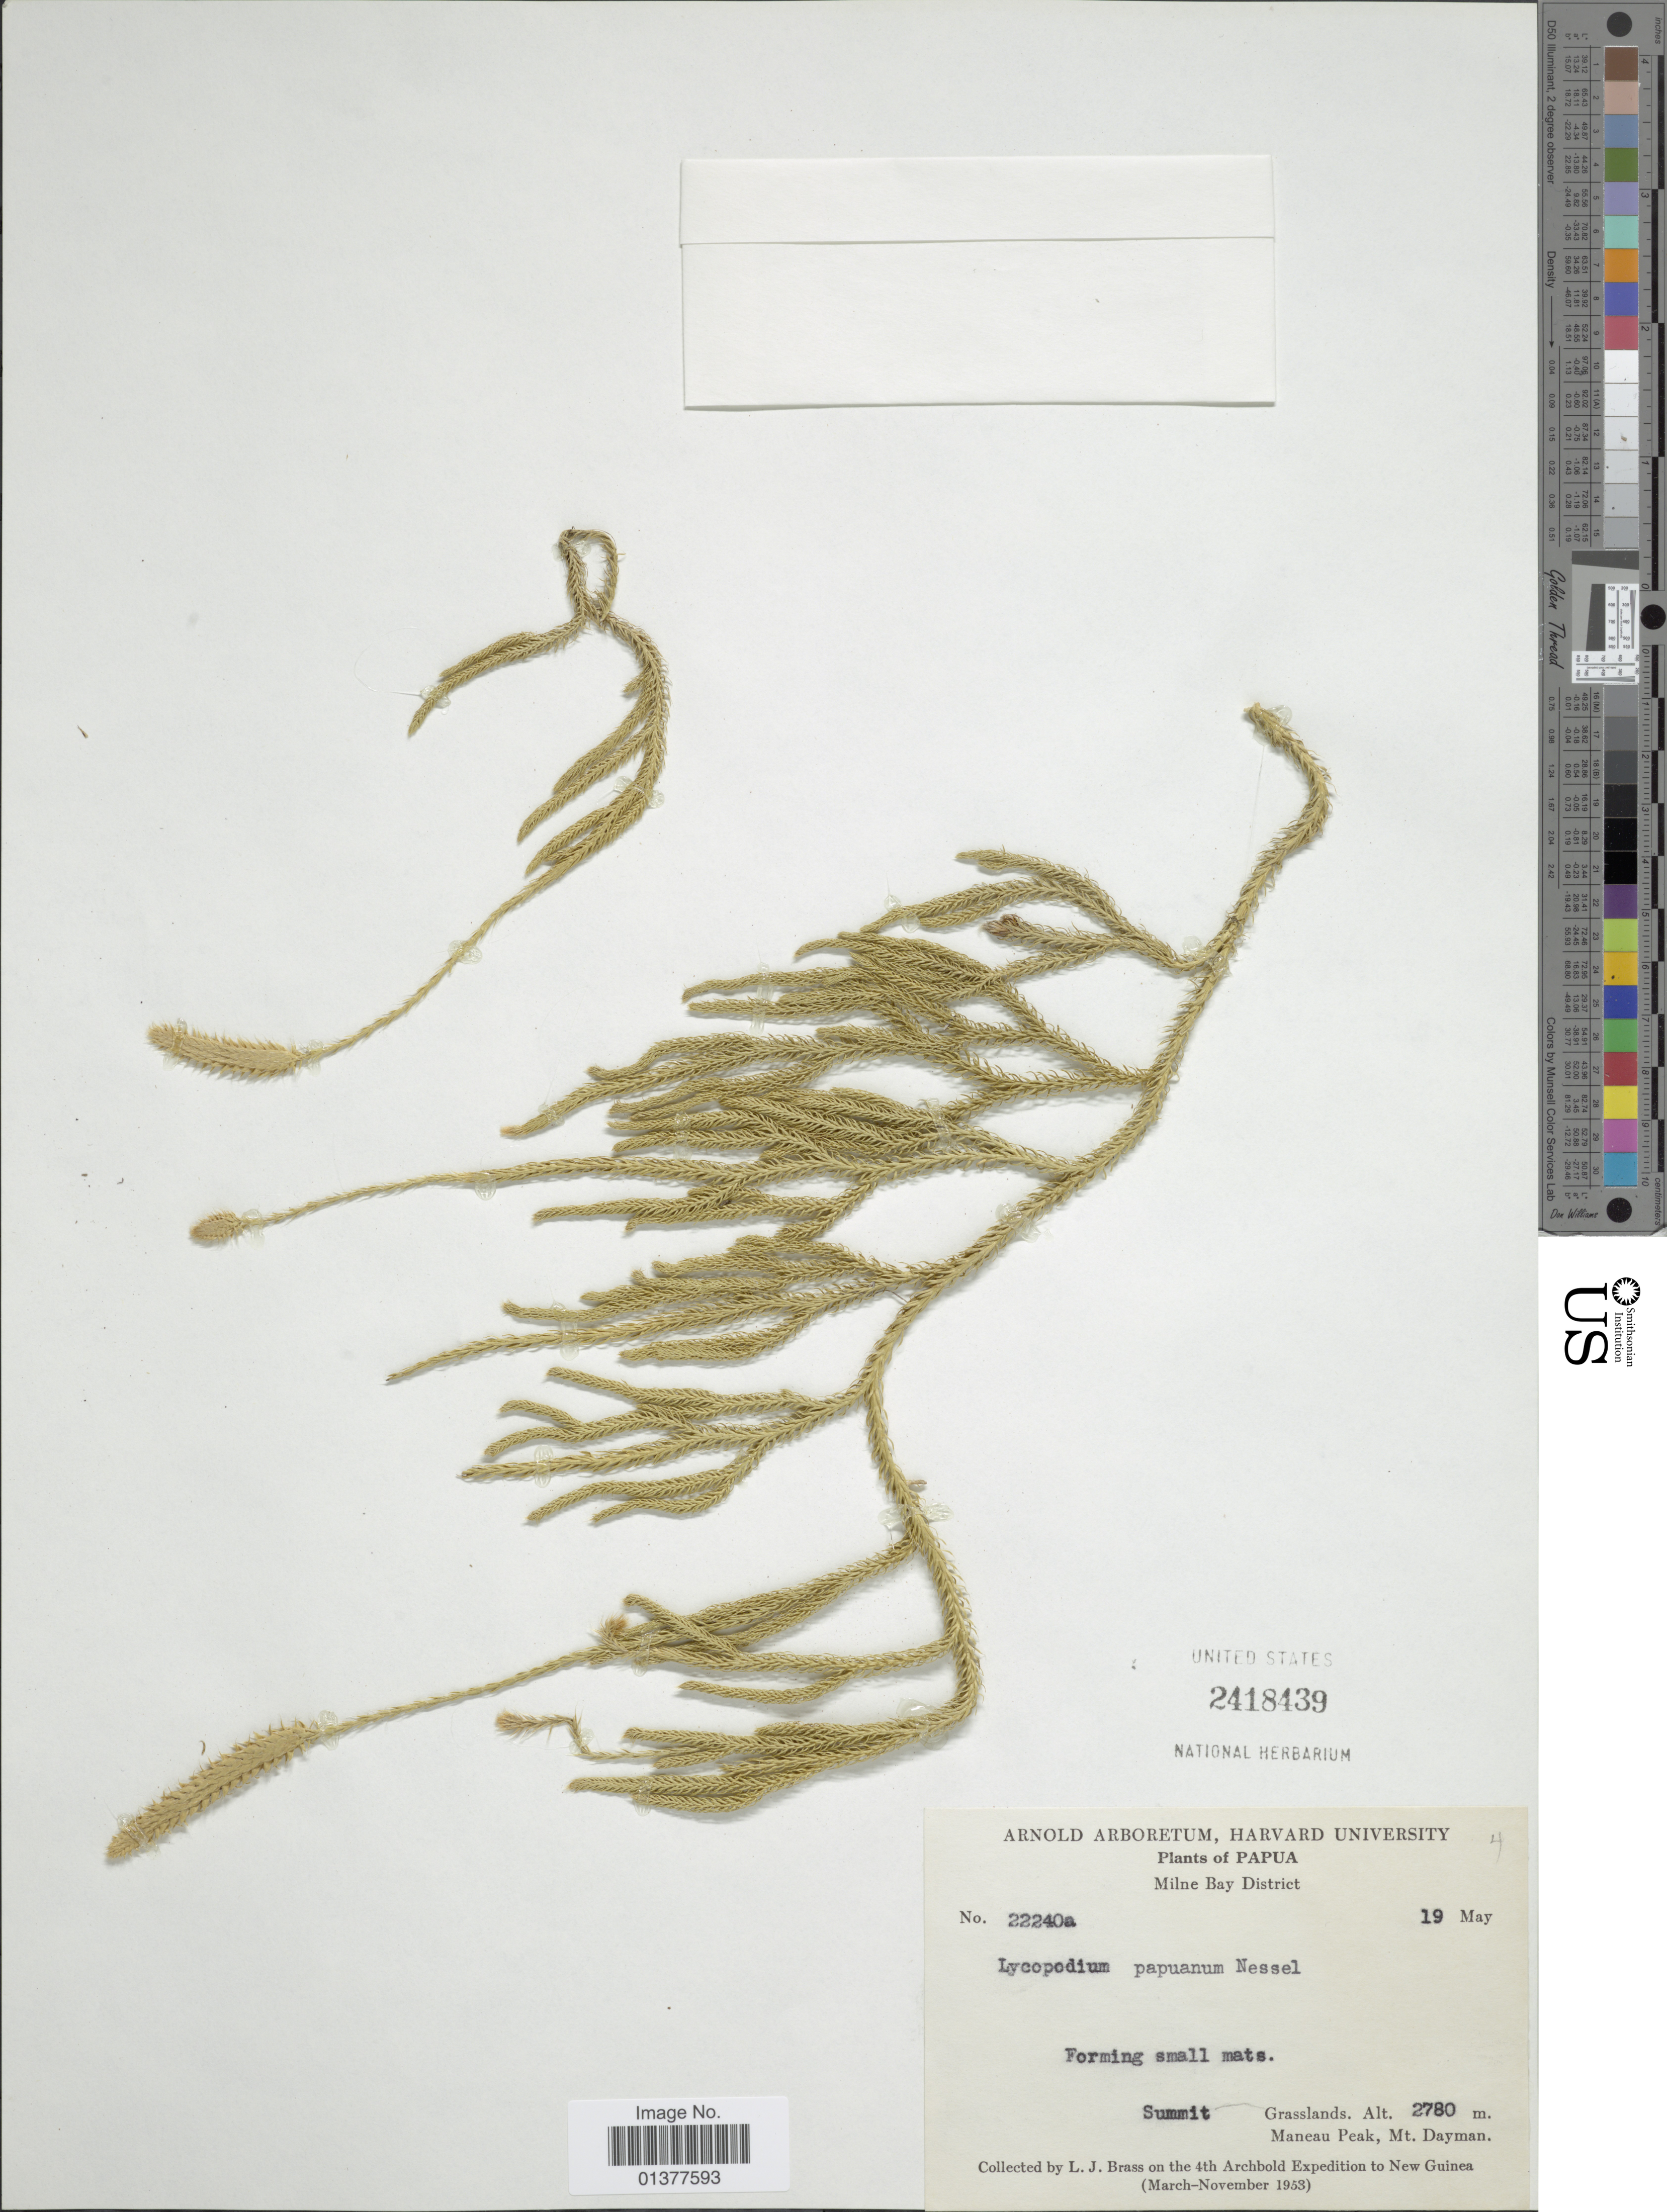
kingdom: Plantae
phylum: Tracheophyta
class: Lycopodiopsida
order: Lycopodiales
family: Lycopodiaceae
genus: Lycopodium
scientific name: Lycopodium papuanum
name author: Nessel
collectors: L. J. Brass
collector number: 22240a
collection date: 1953-05-19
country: Papua New Guinea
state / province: Milne Bay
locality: Maneau Peak, Mt. Dayman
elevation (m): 2780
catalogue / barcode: US 2418439